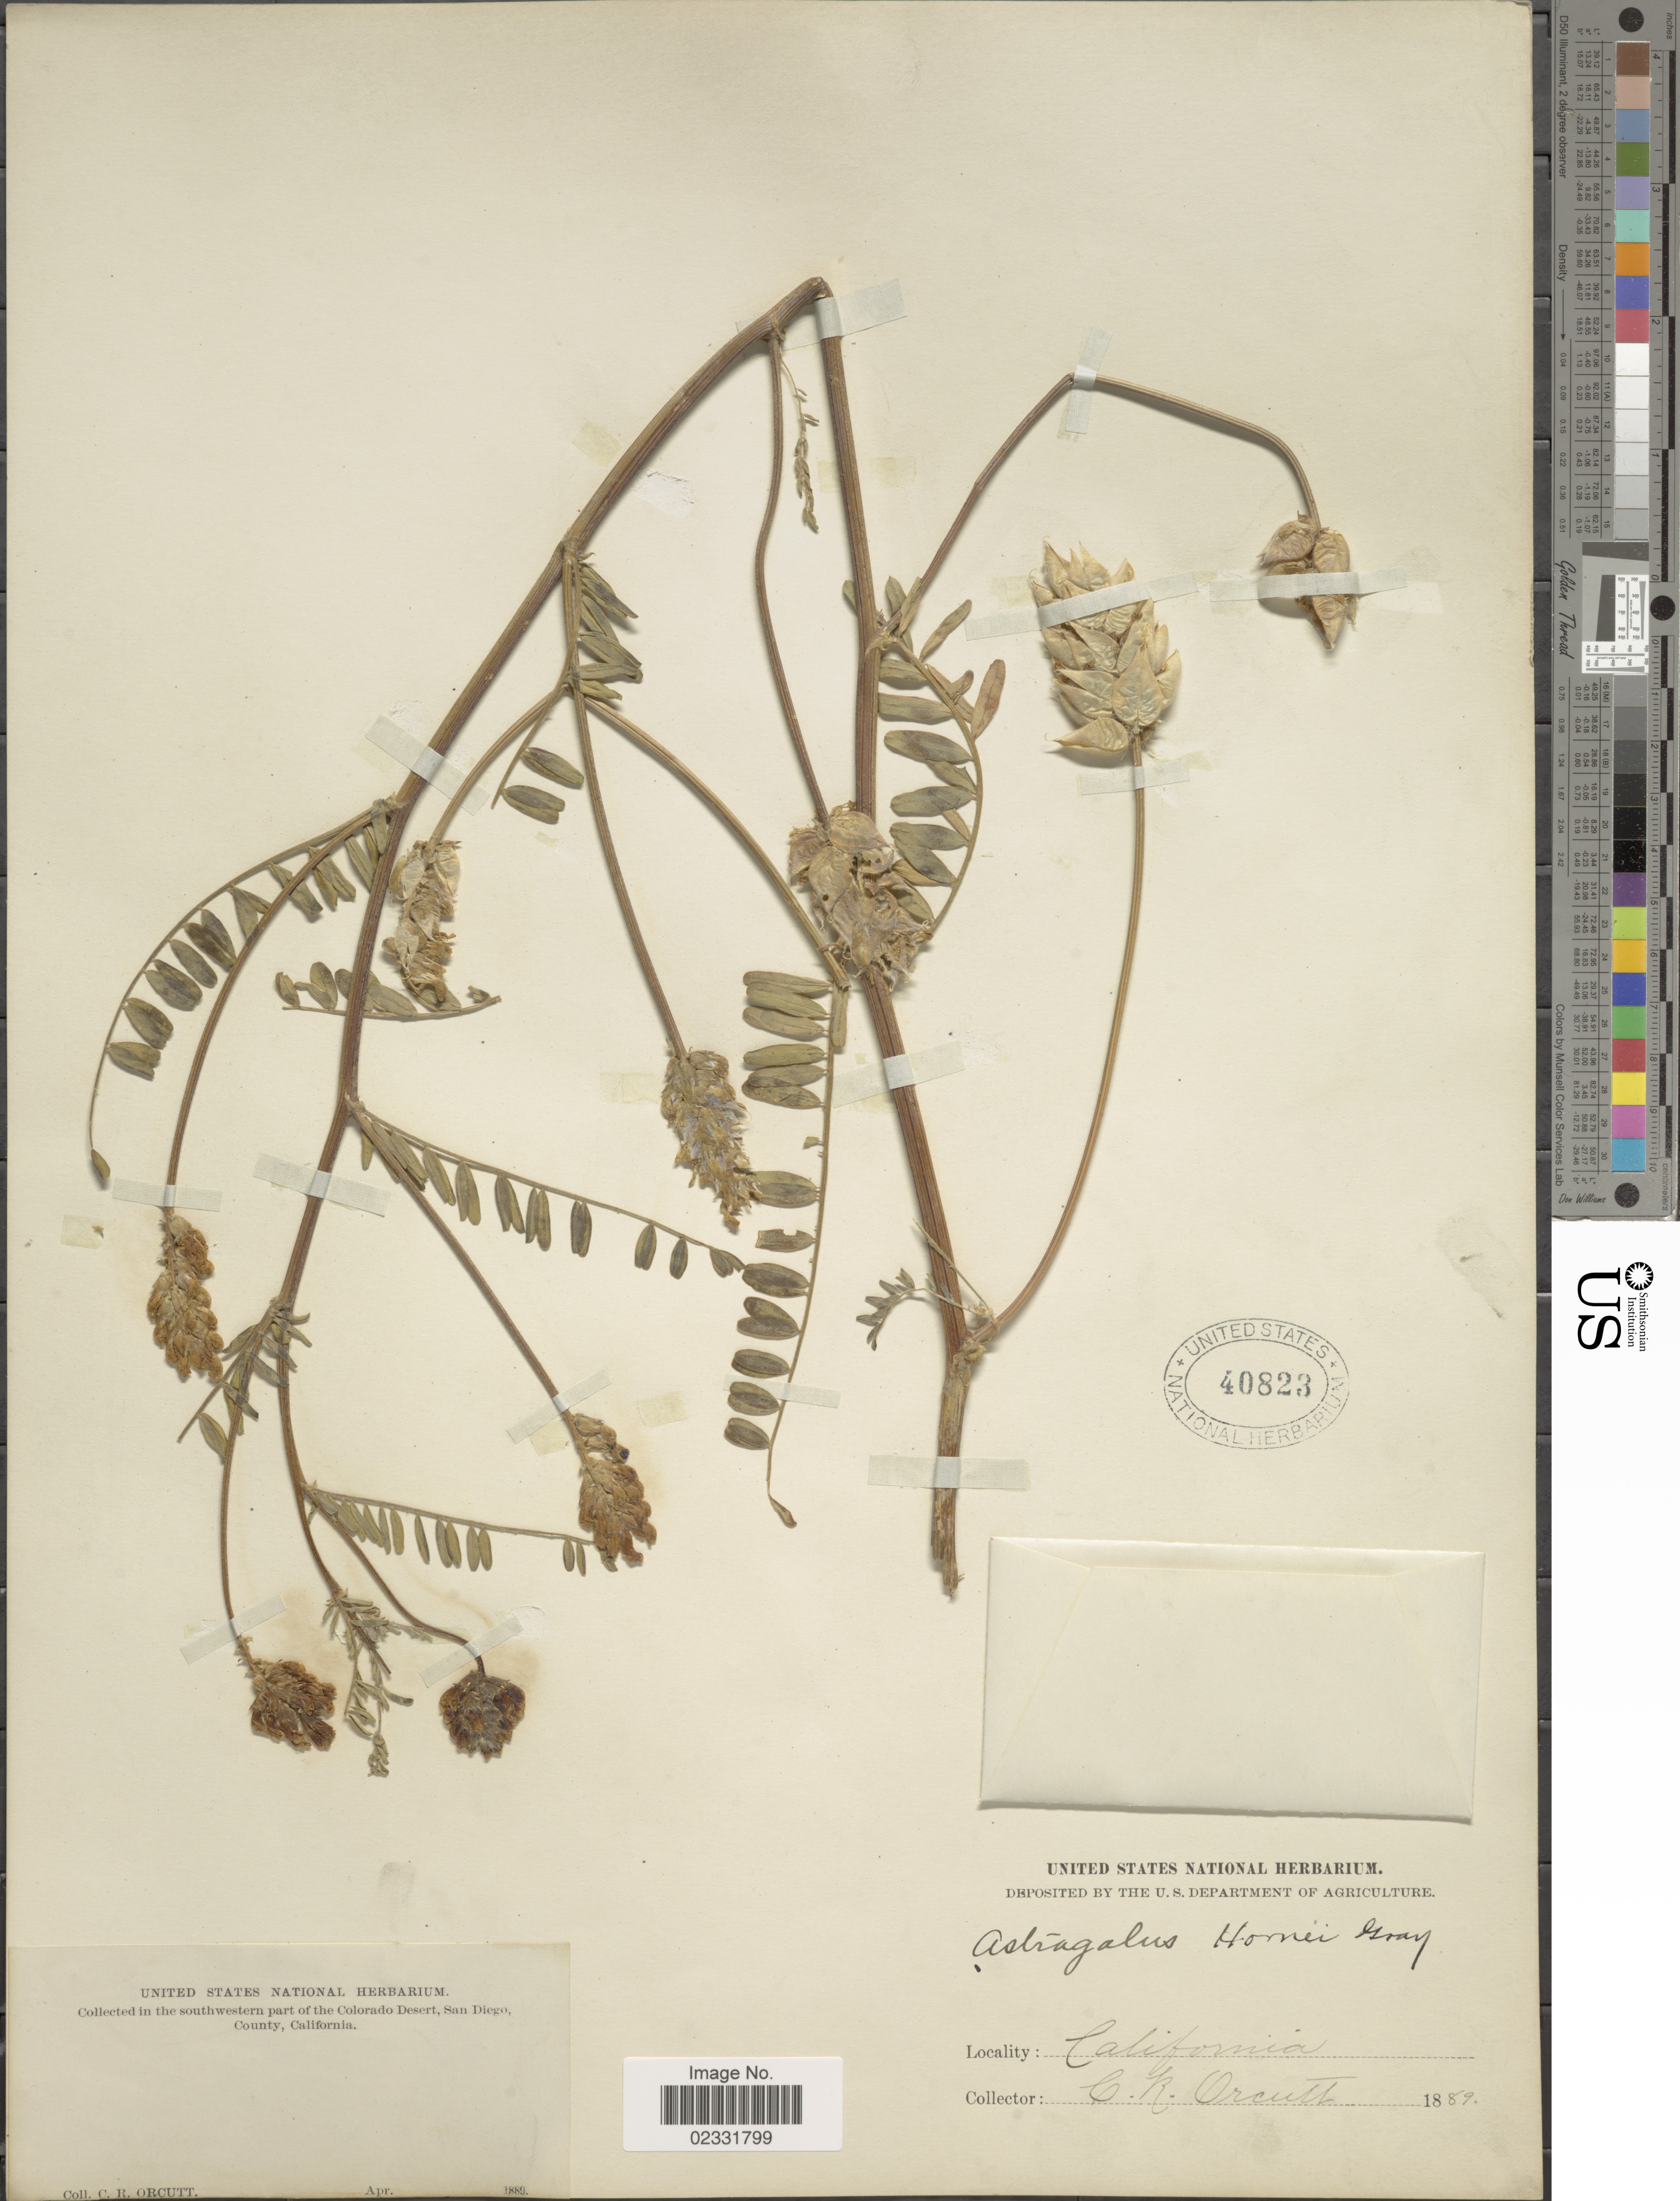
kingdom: Plantae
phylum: Tracheophyta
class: Magnoliopsida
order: Fabales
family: Fabaceae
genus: Astragalus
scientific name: Astragalus hornii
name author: A. Gray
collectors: C. R. Orcutt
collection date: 1889-04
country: United States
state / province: California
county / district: San Diego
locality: Southwestern part of the Colorado Desert, San Diego County.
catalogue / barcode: US 40823